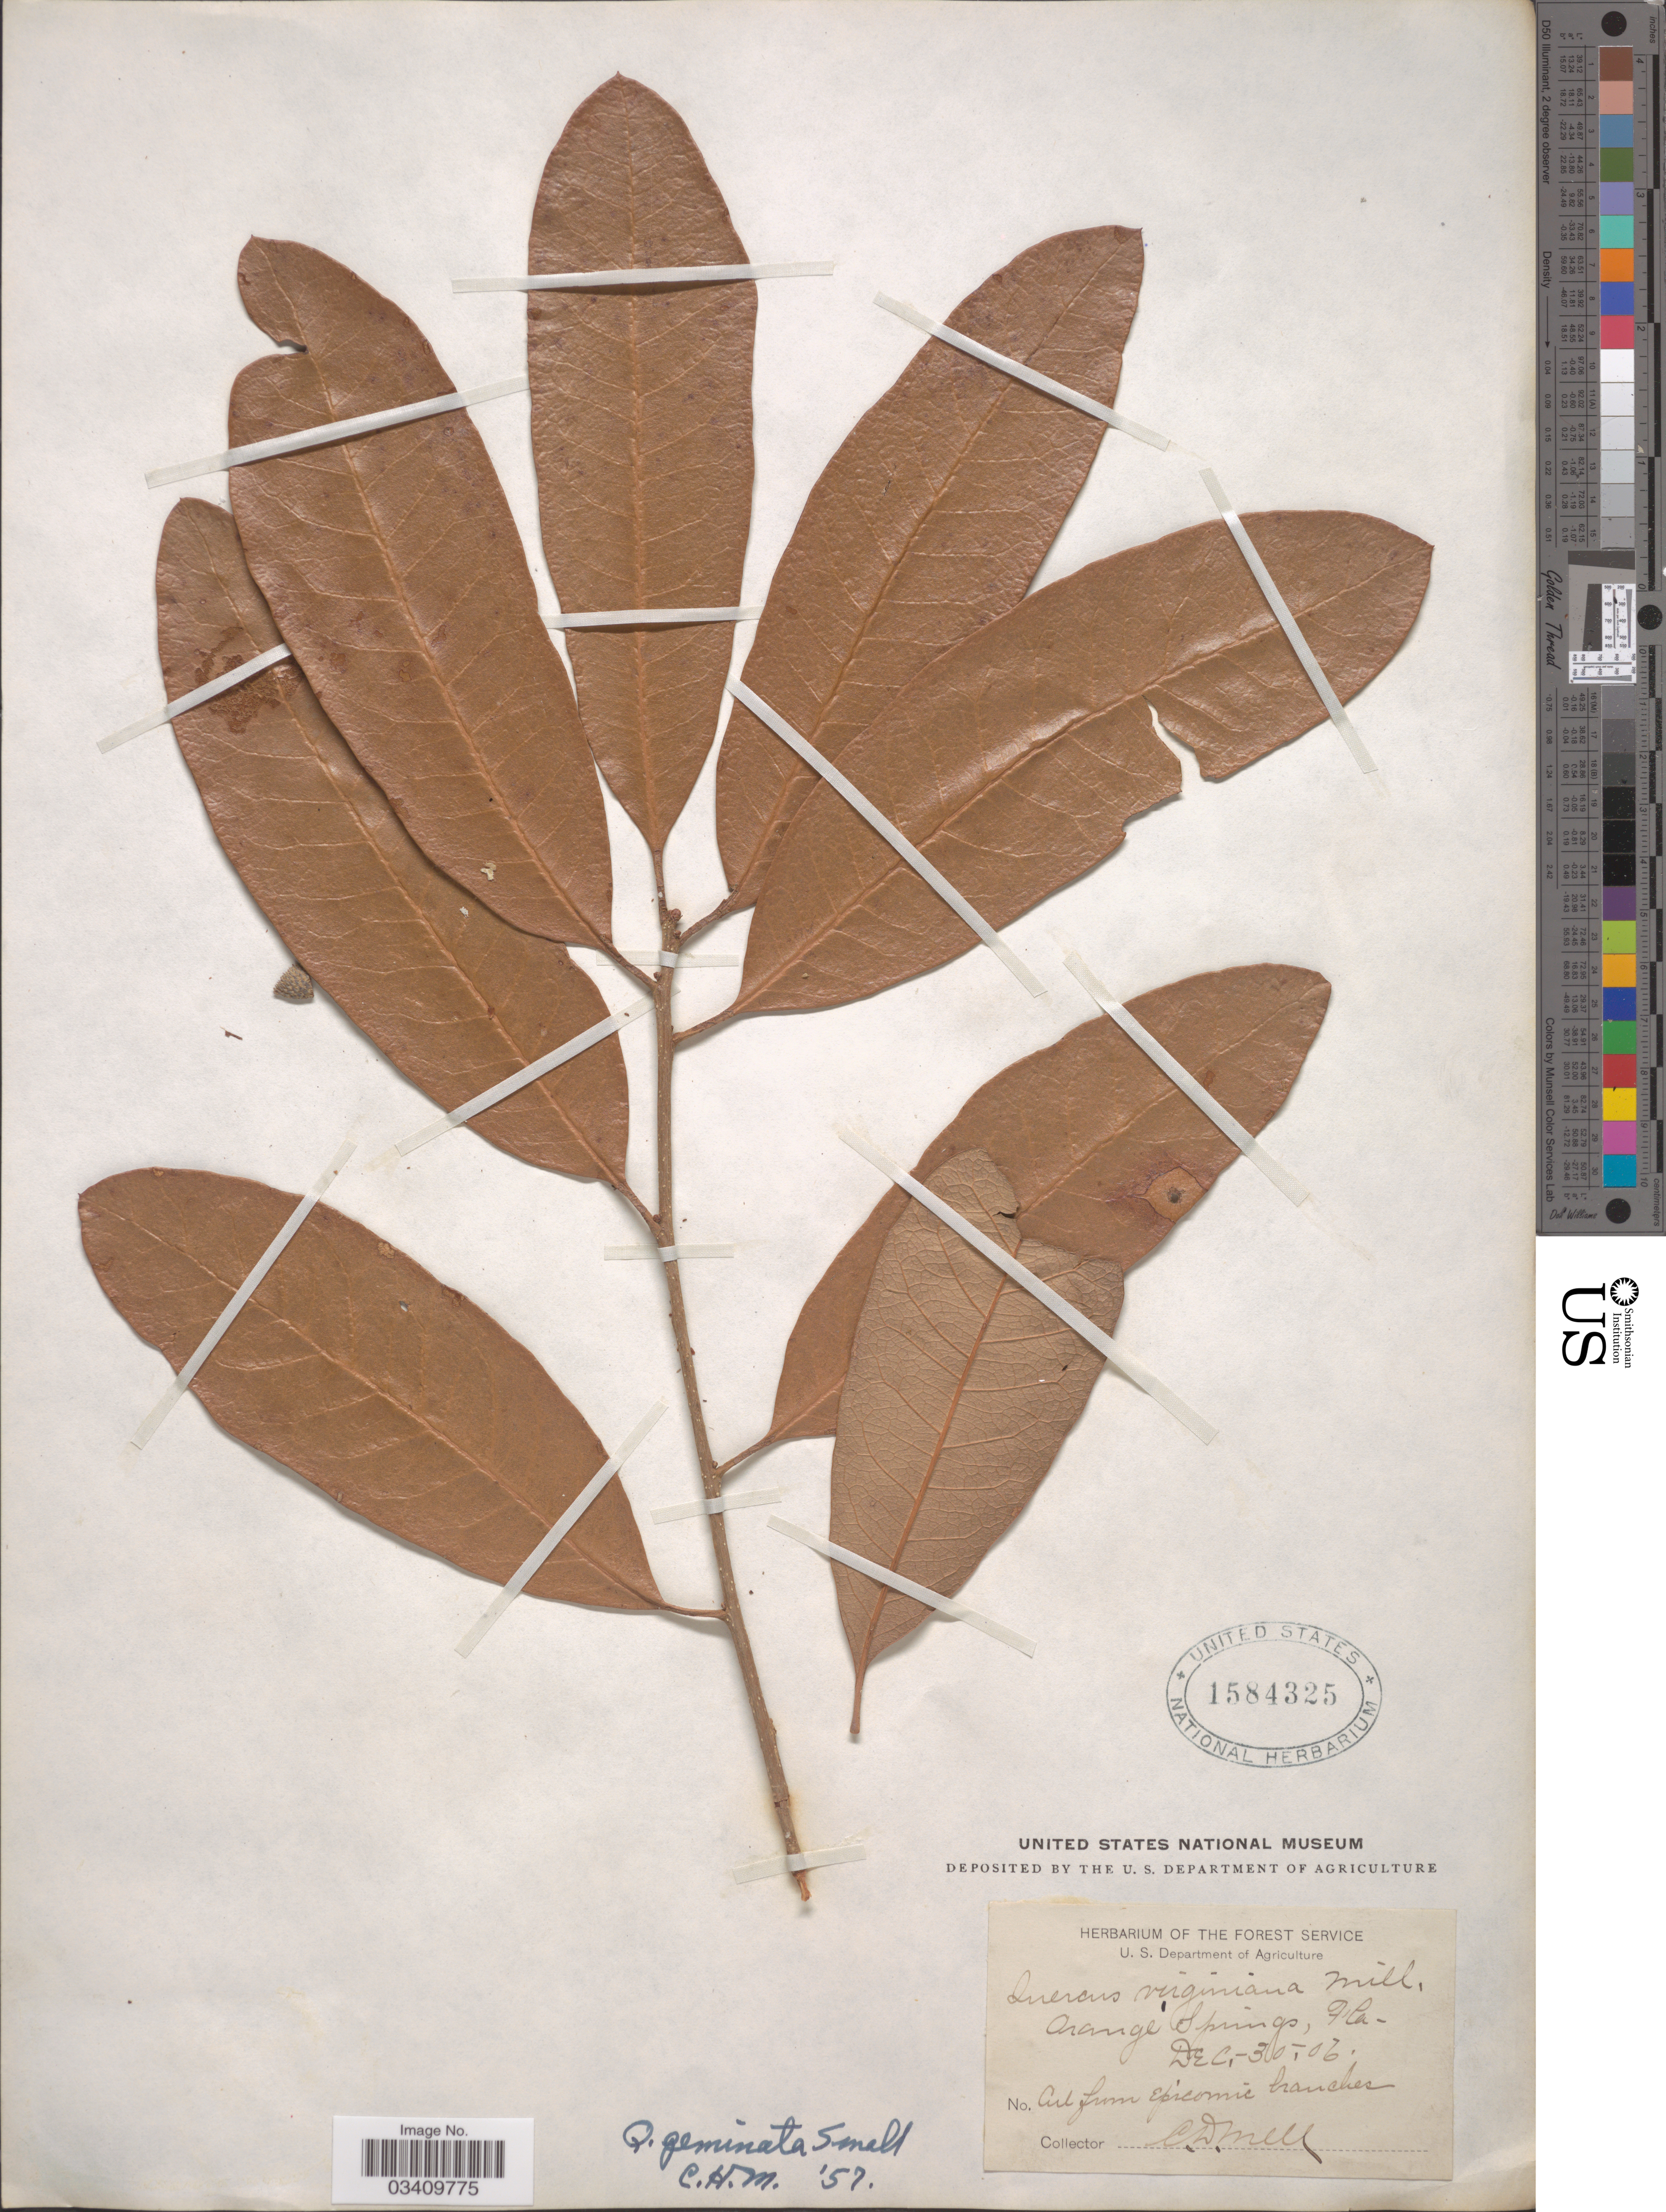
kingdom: Plantae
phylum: Tracheophyta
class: Magnoliopsida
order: Fagales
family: Fagaceae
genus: Quercus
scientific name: Quercus virginiana var. maritima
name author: (Michx.) Sarg.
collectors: C. D. Mell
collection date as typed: Transcribed d/m/y: 30/12/6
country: United States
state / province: Florida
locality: Orange Springs.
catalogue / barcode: US 1584325